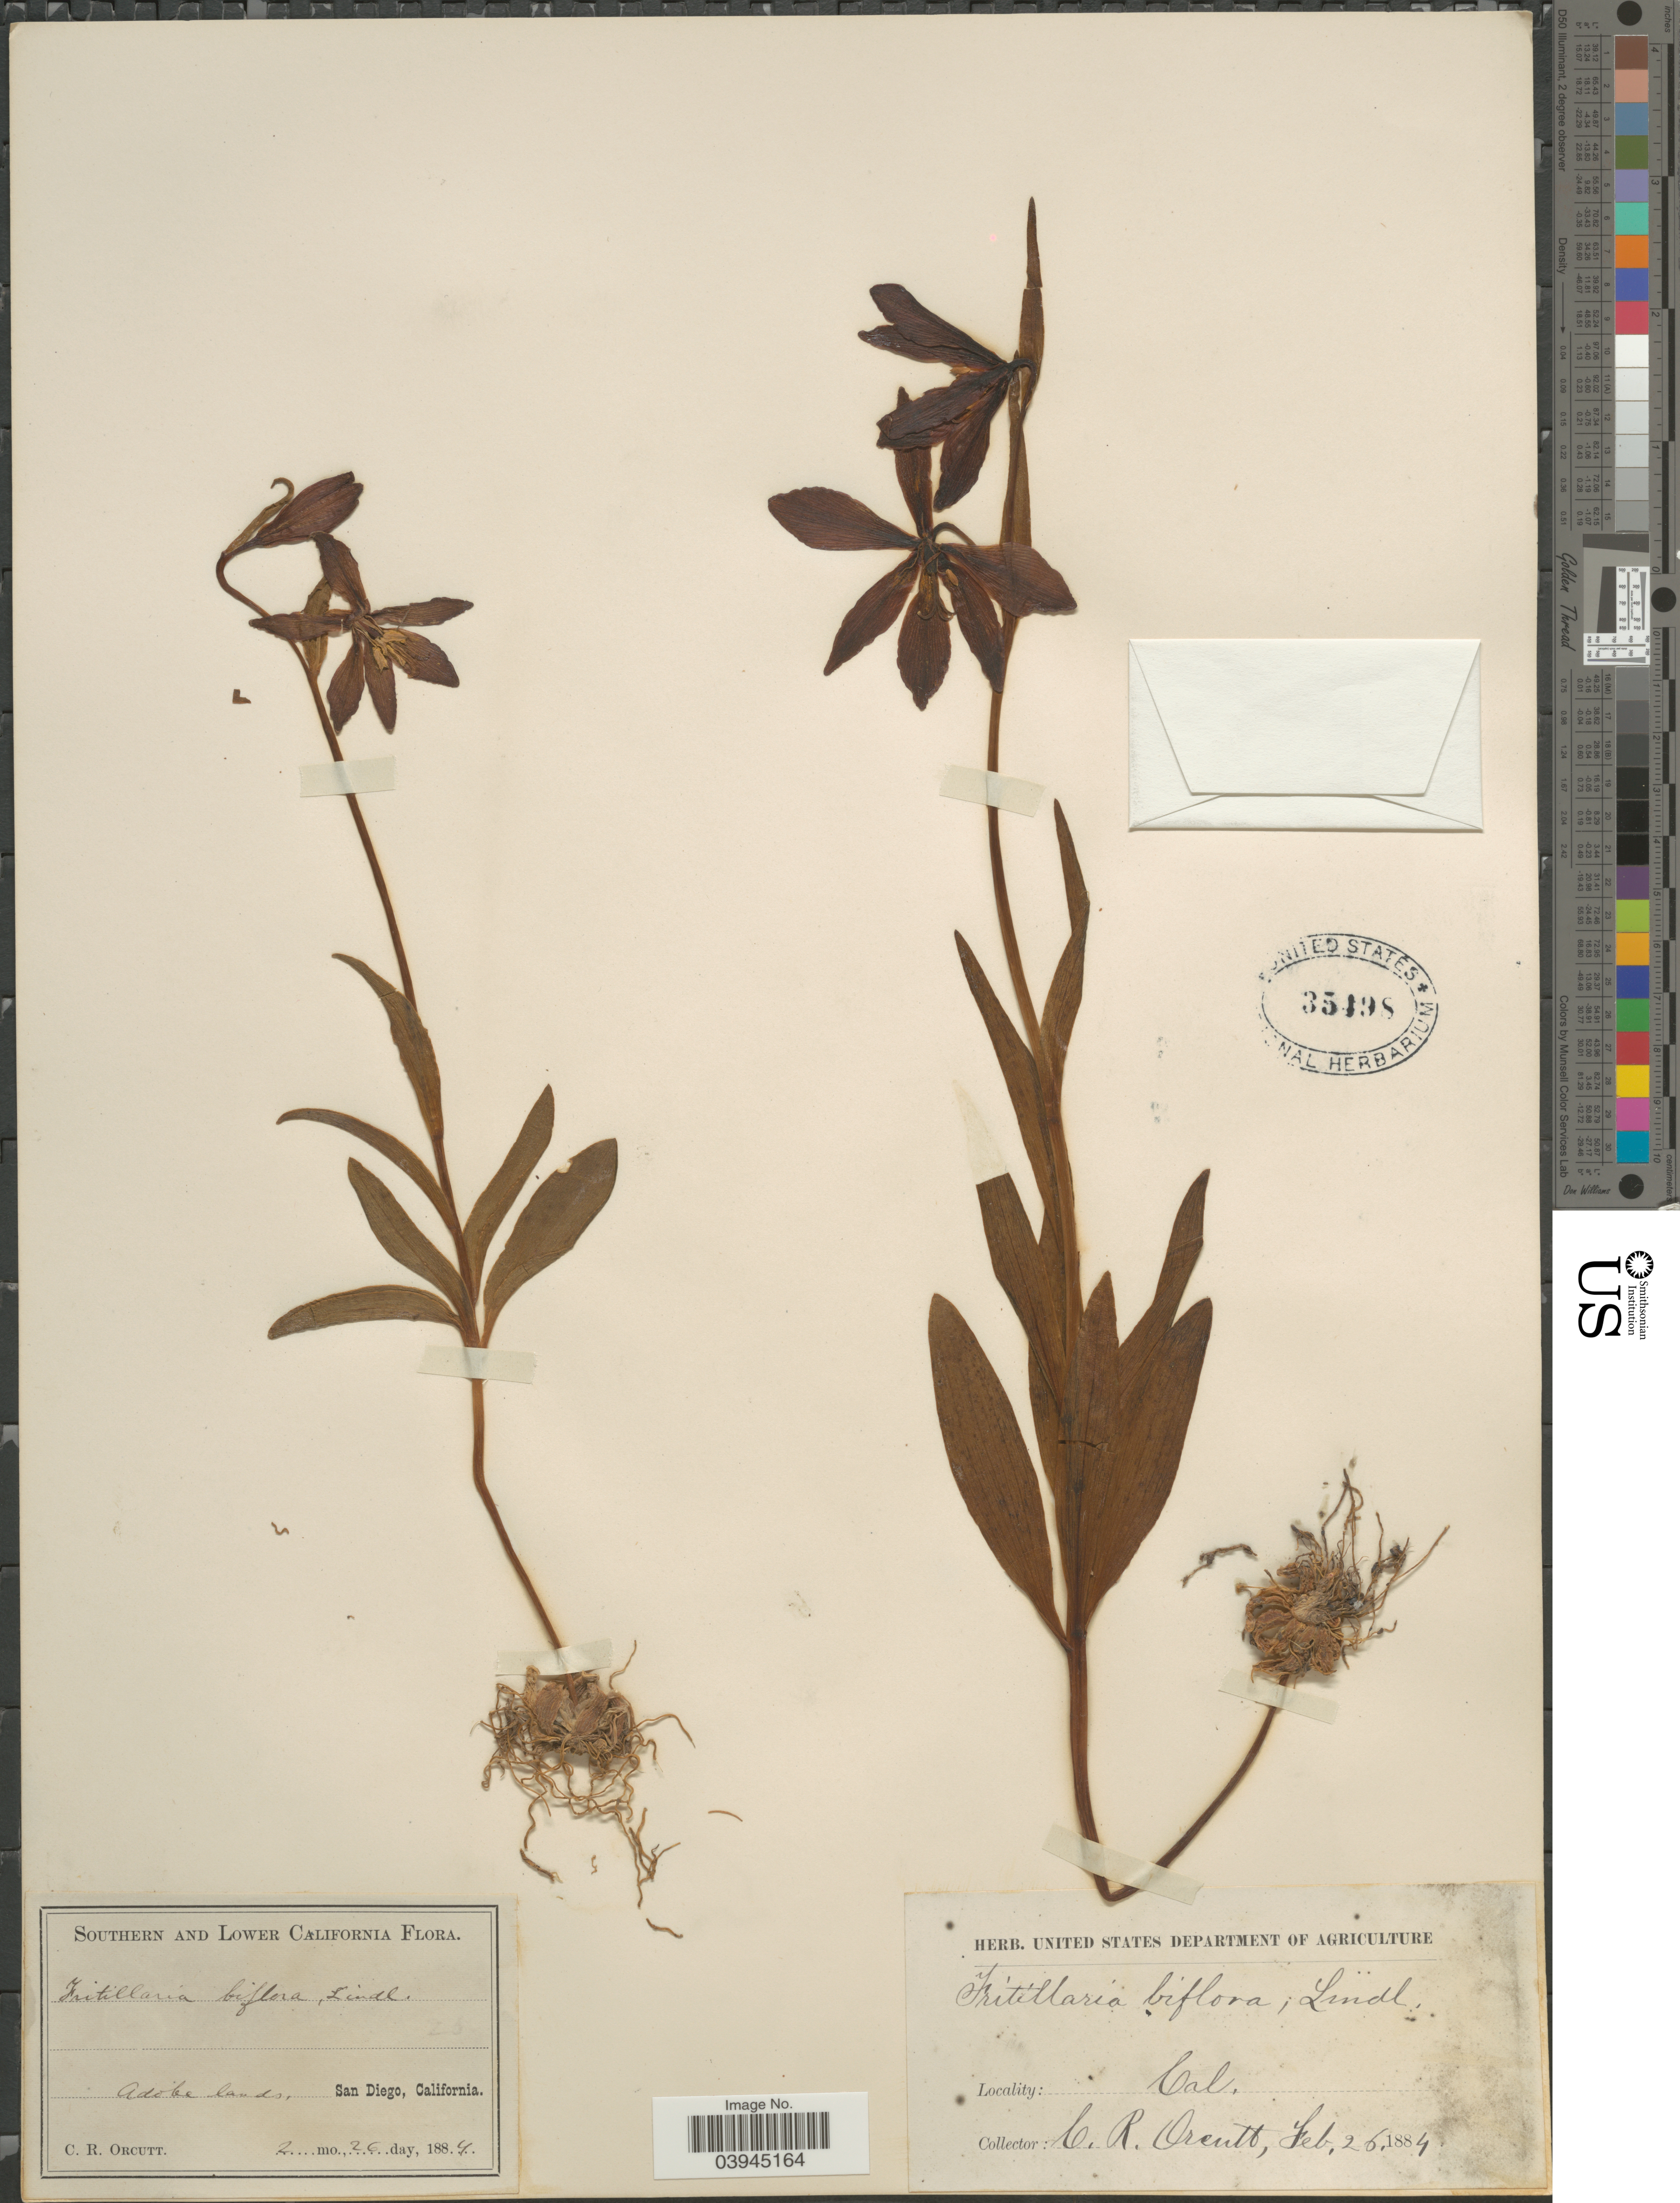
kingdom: Plantae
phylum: Tracheophyta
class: Liliopsida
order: Liliales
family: Liliaceae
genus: Fritillaria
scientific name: Fritillaria biflora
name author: Lindl.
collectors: C. R. Orcutt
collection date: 1884-02-26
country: United States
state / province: California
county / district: San Diego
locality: Southern California. Adobe lands, San Diego.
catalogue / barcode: US 35498